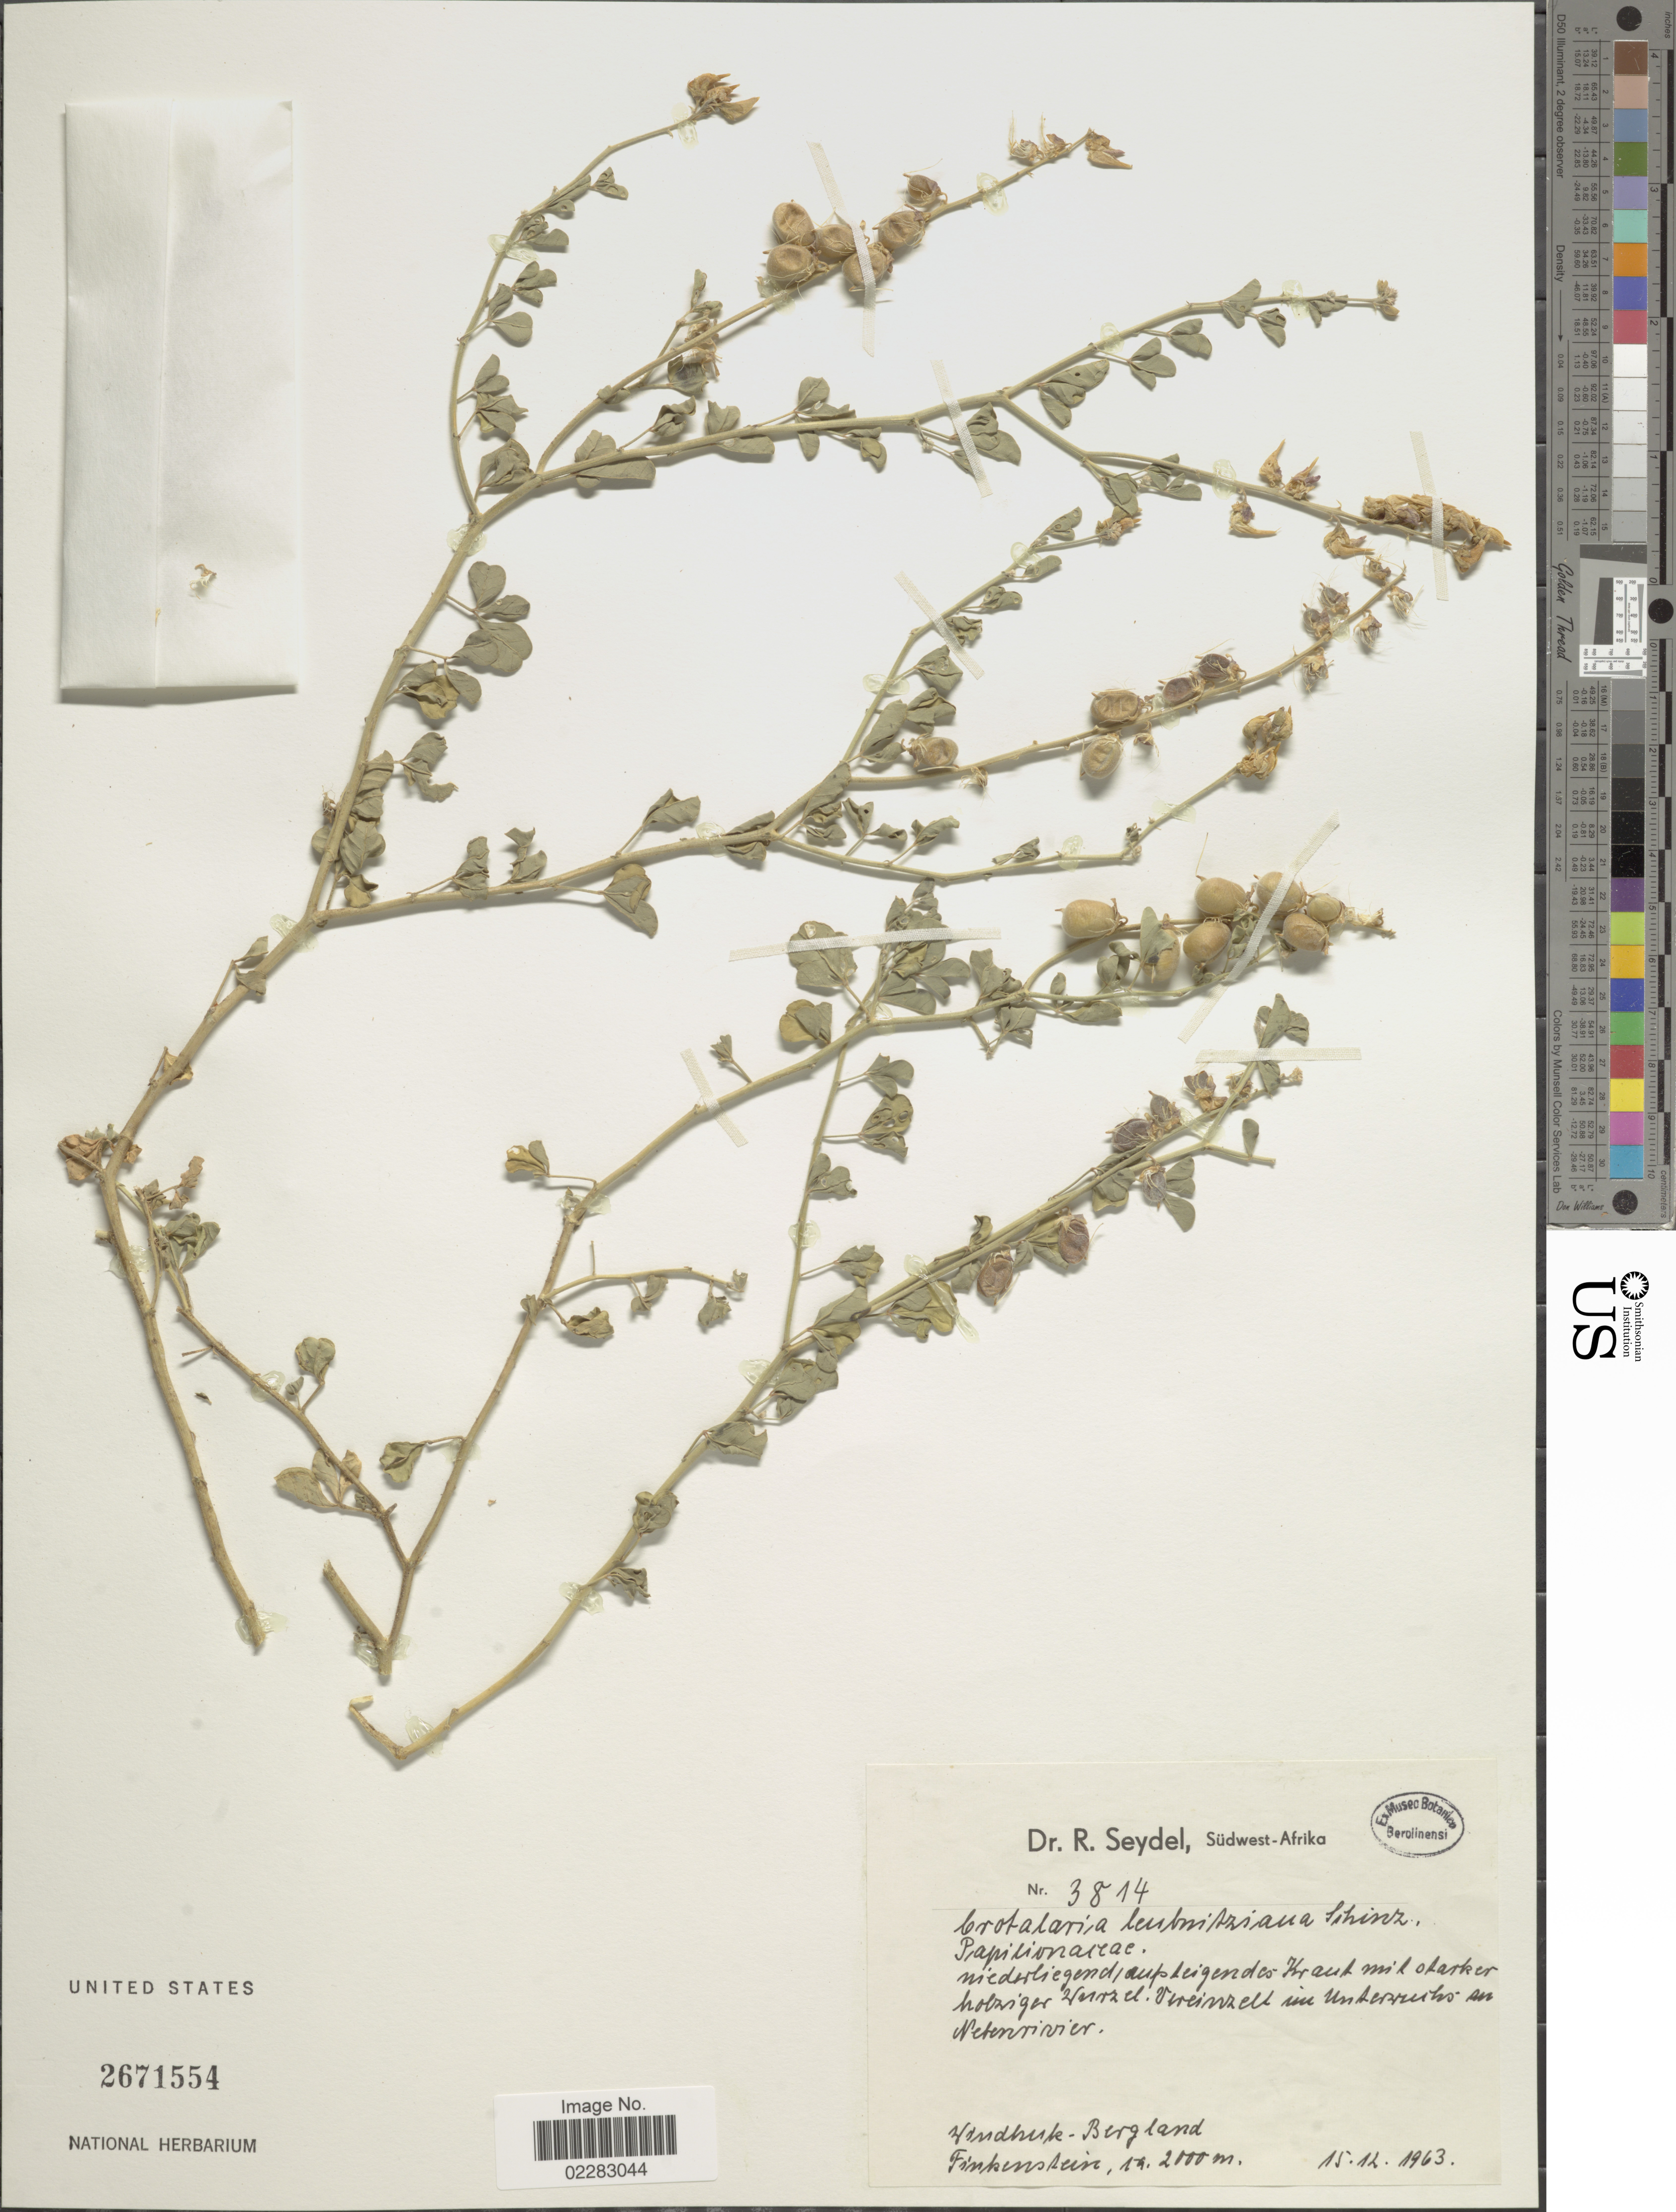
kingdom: Plantae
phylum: Tracheophyta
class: Magnoliopsida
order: Fabales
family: Fabaceae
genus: Crotalaria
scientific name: Crotalaria leubnitziana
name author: Schinz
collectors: R. Seydel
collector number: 3814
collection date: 1963-12-15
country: Namibia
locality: Südwest-Afrika. Windhuk-Bergland, Finkenstein.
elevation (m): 2000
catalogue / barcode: US 2671554